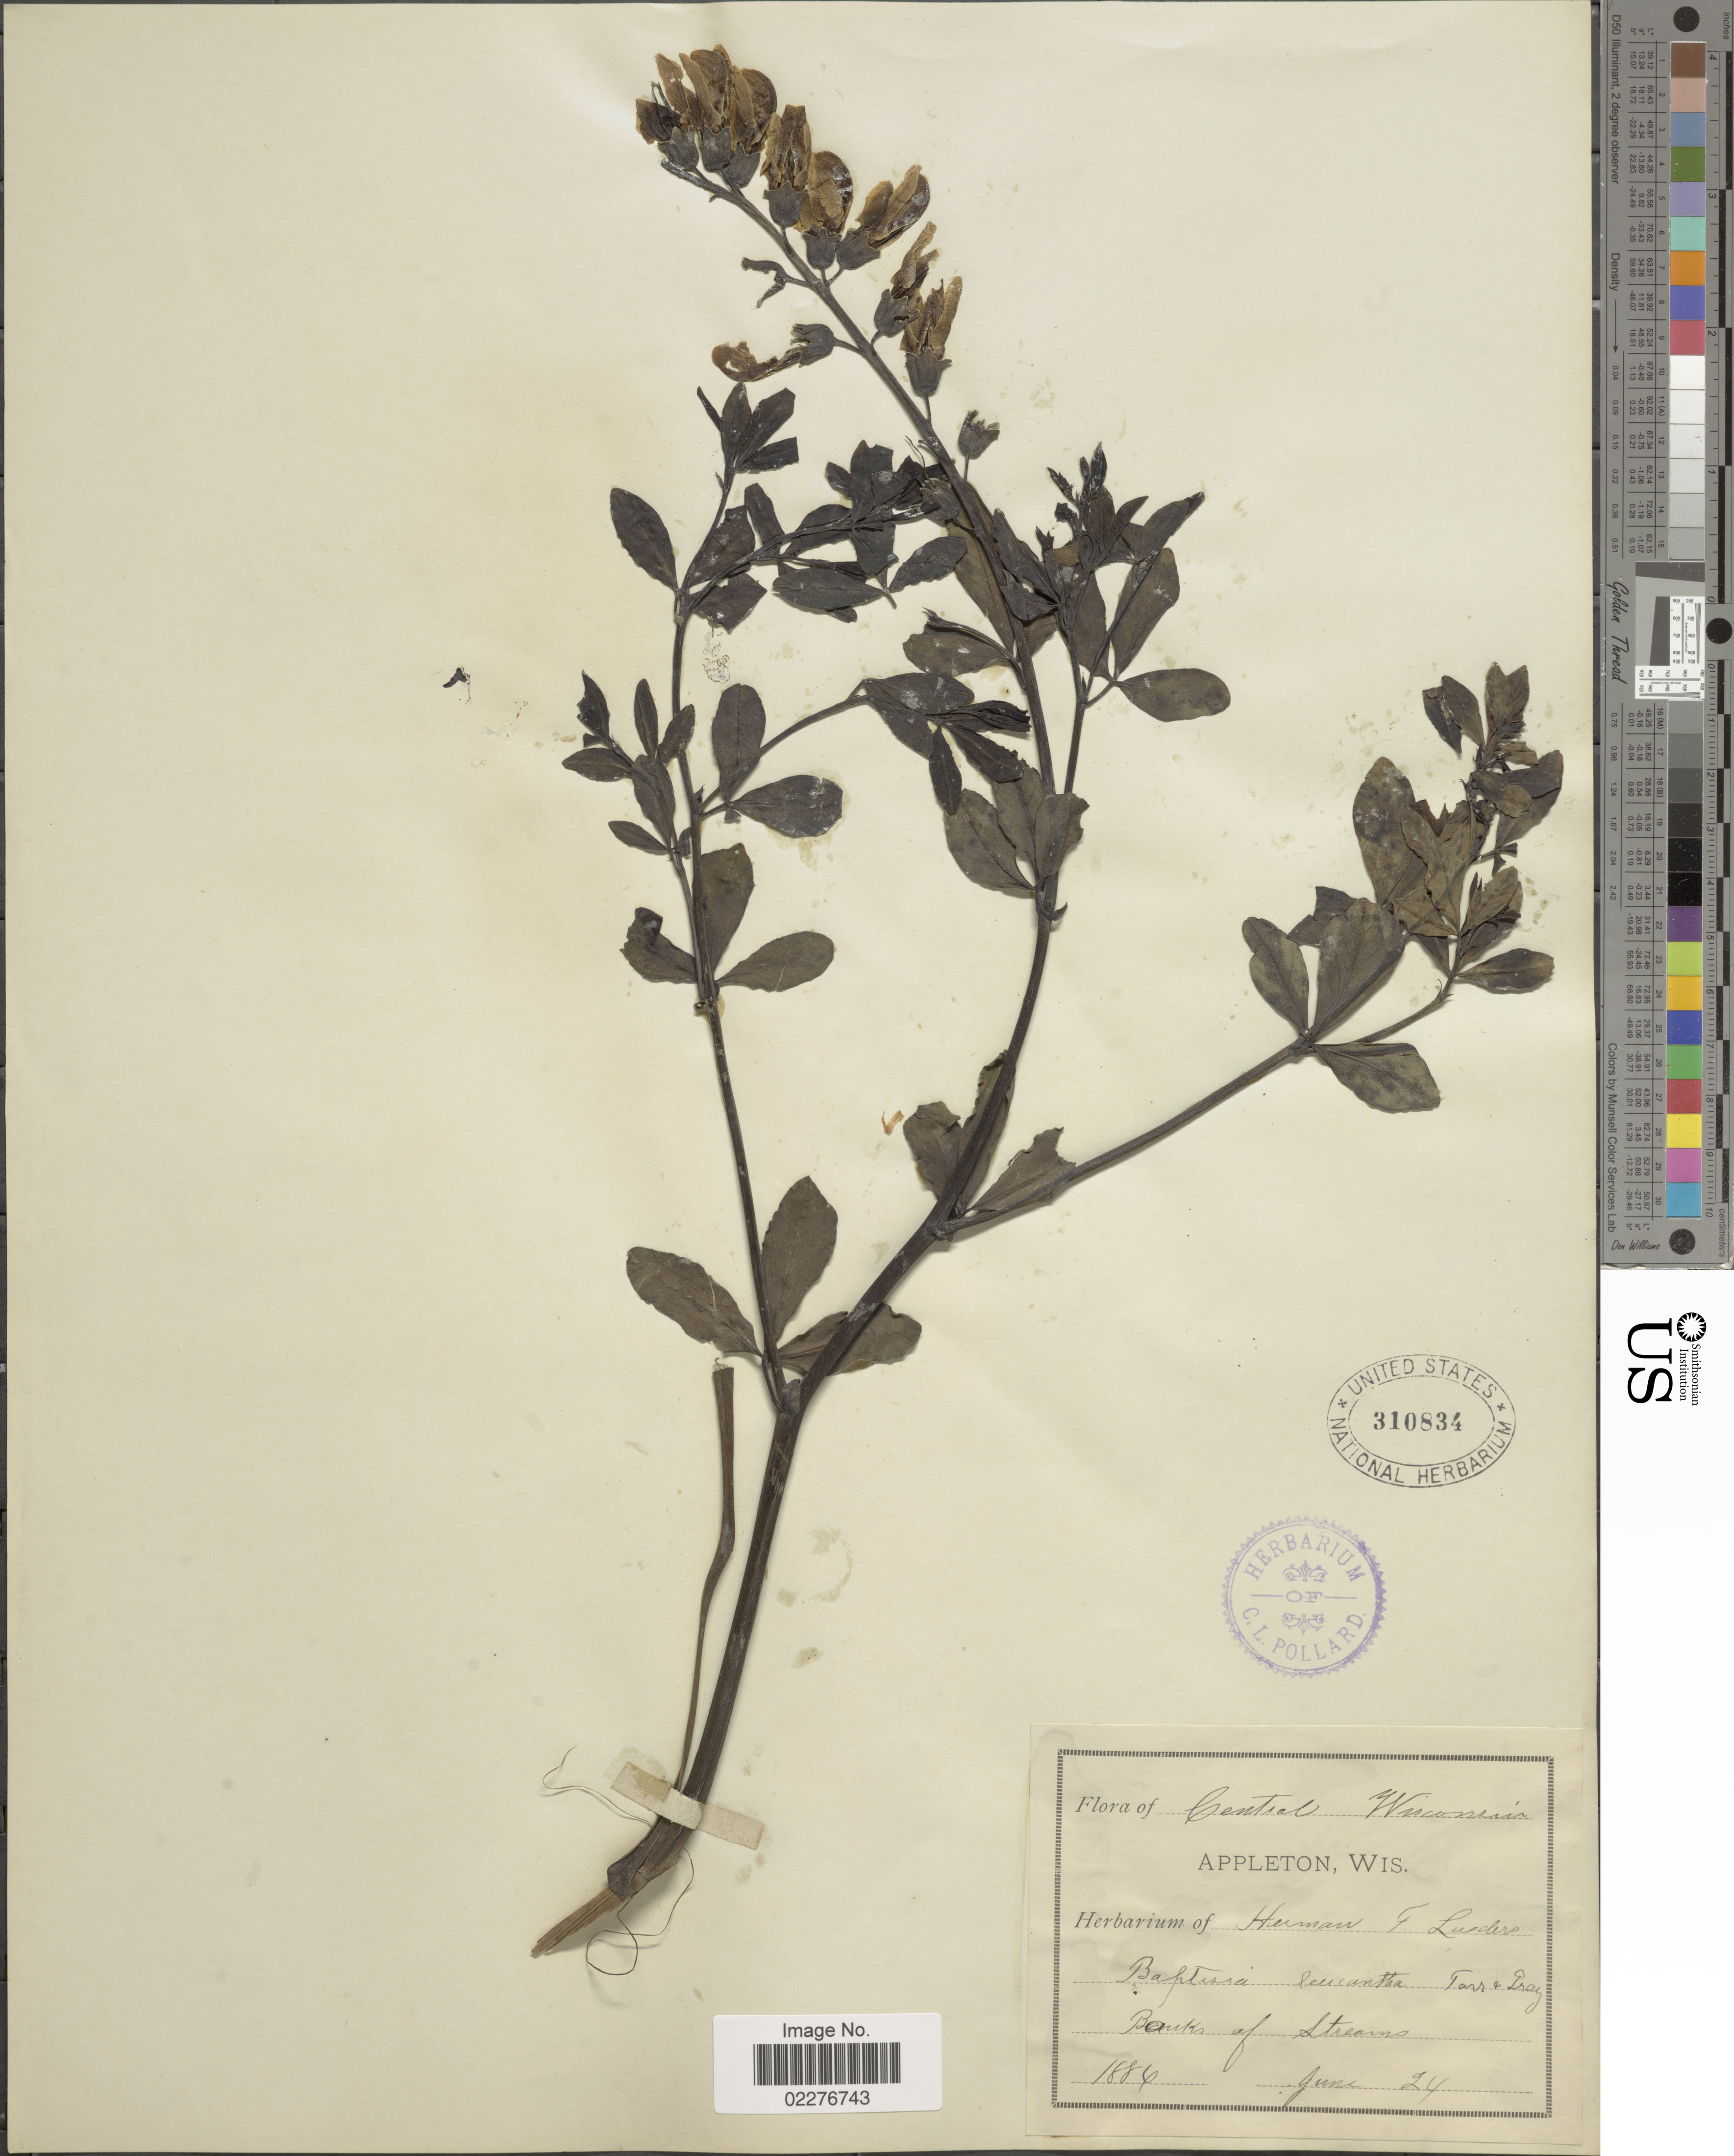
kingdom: Plantae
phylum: Tracheophyta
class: Magnoliopsida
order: Fabales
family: Fabaceae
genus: Baptisia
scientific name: Baptisia leucantha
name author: Torr. & A. Gray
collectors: ex herb. of Herman F. Linders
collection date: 1884-06-24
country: United States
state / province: Wisconsin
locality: Central Wisconsin, banks of Streams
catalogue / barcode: US 310834